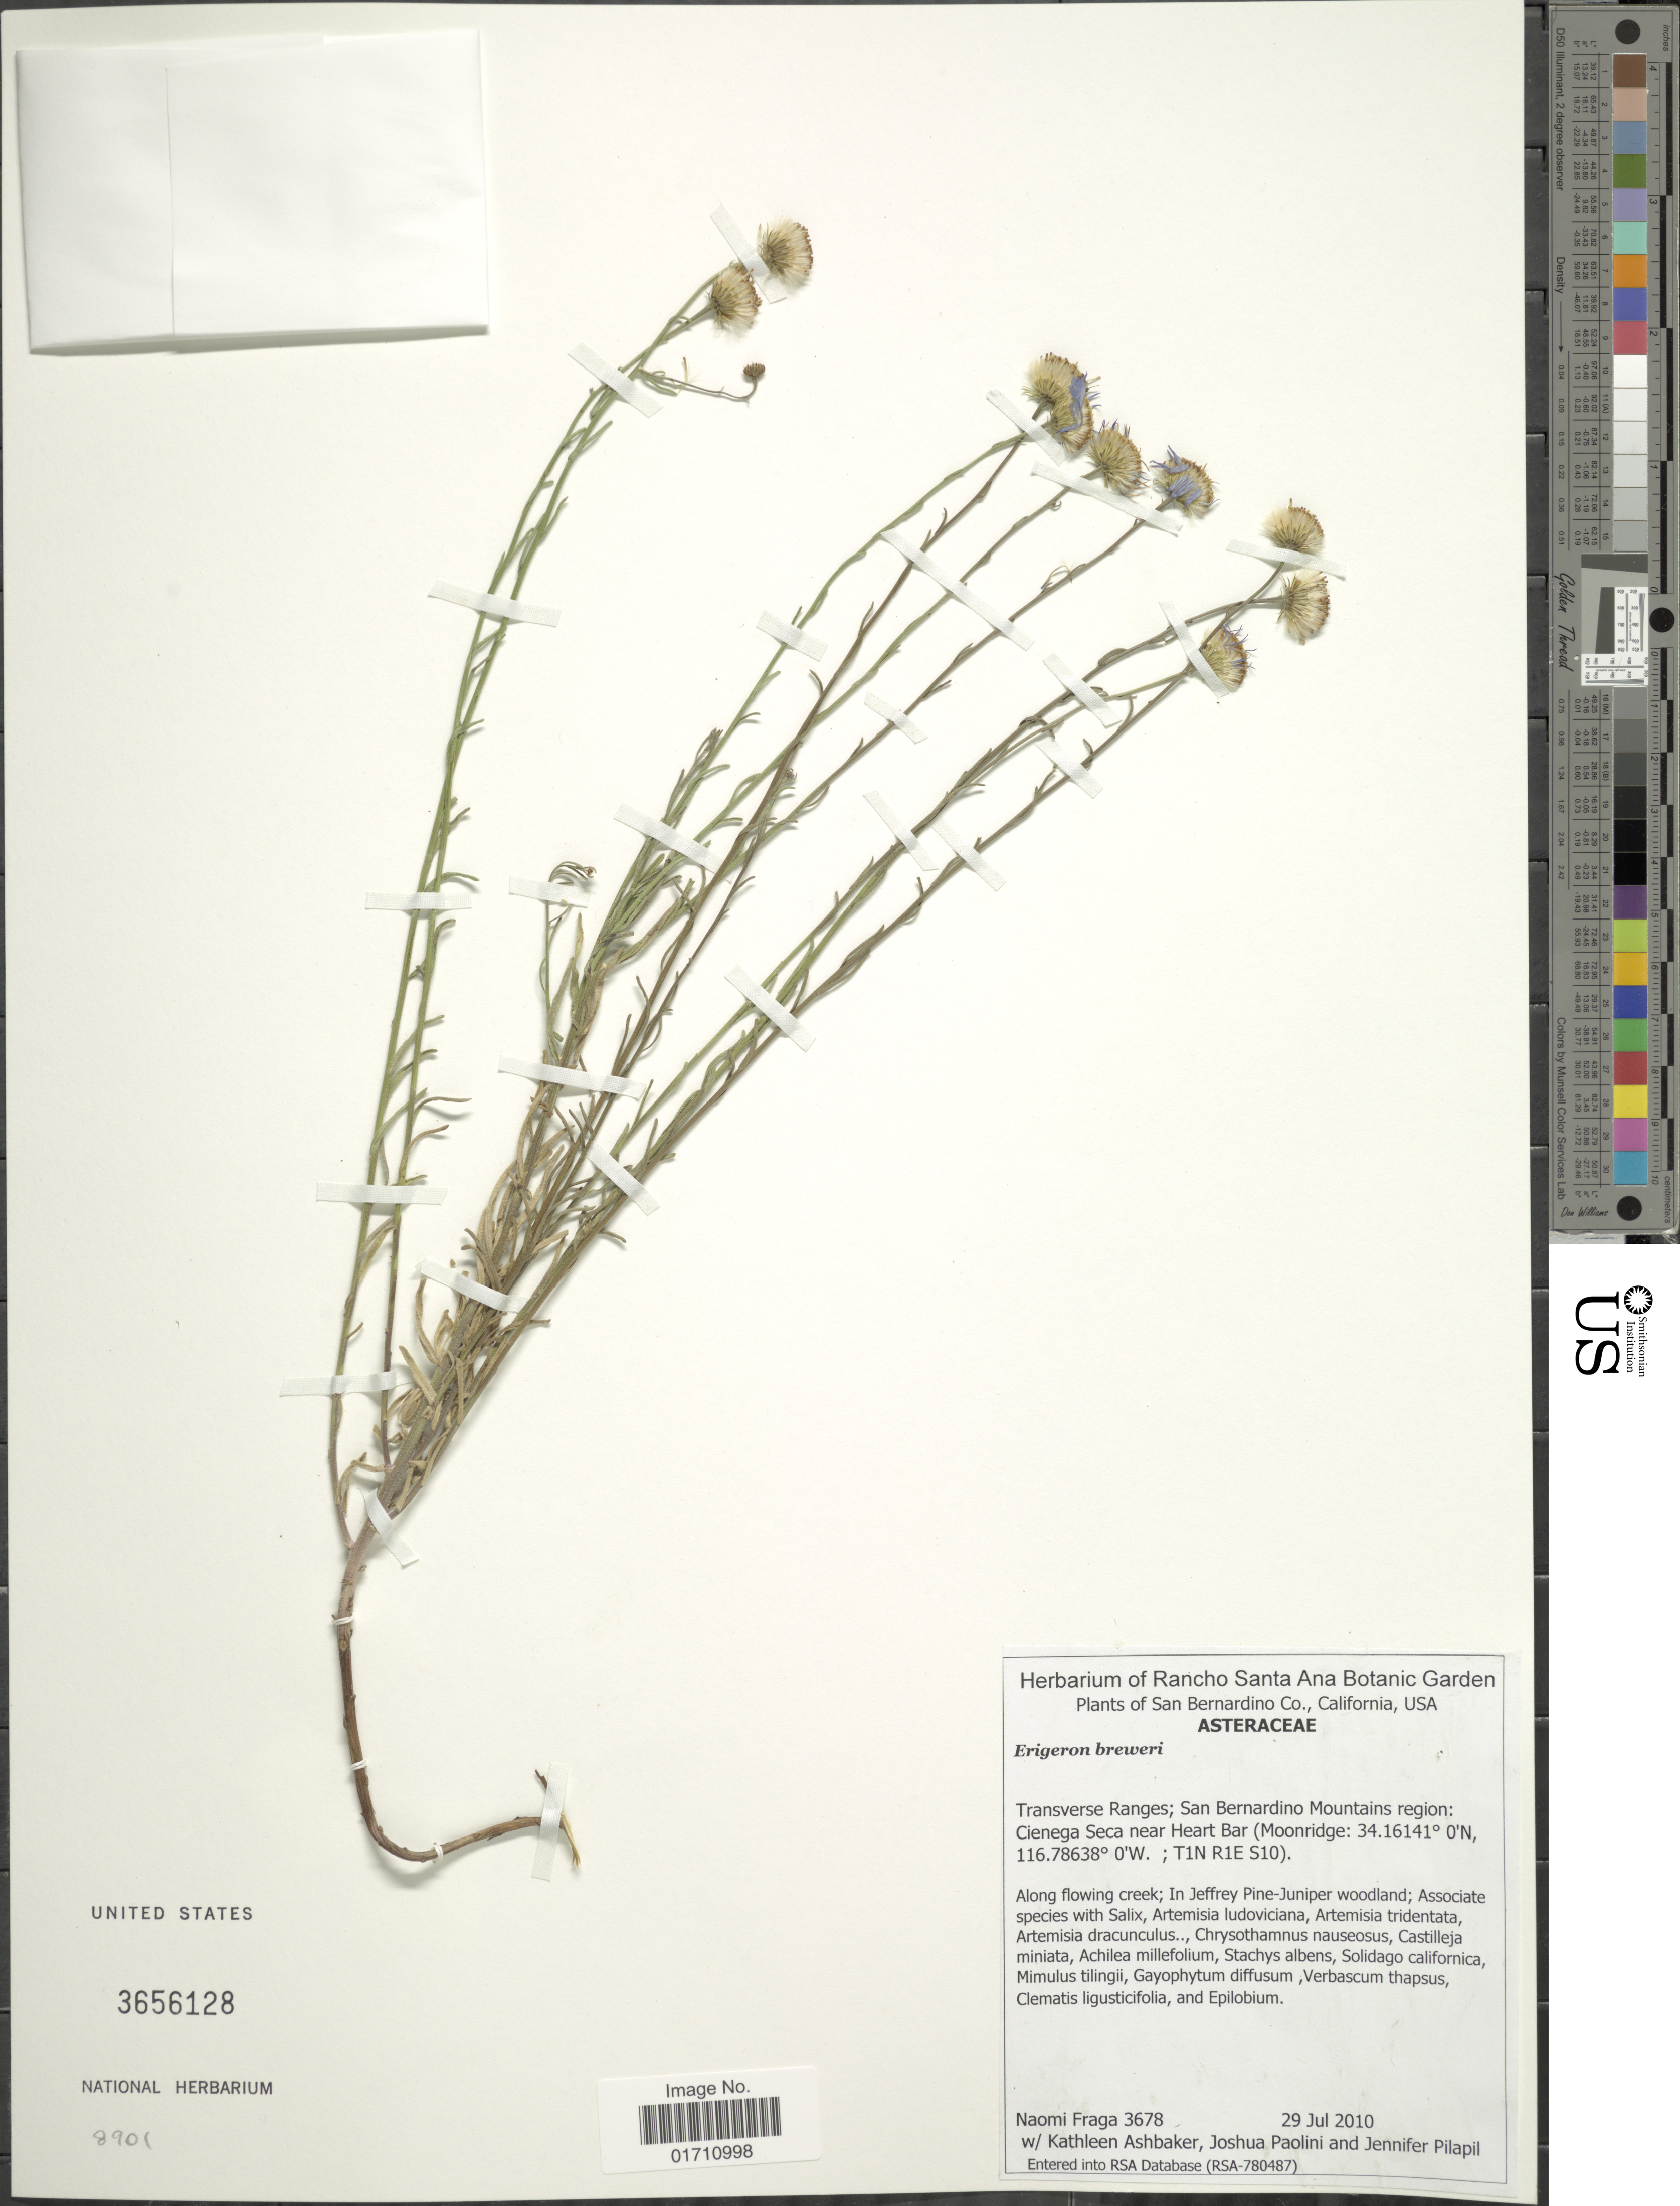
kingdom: Plantae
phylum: Tracheophyta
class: Magnoliopsida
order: Asterales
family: Asteraceae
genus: Erigeron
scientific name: Erigeron breweri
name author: A. Gray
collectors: N. Fraga, K. Ashbaker, J. Paolini & J. Pilapil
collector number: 3678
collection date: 2010-07-29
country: United States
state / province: California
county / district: San Bernardino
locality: San Bernardino Co., Transverse Range; San Bernardino Mountains region: Cienega Seca near Heart Bar (Moonridge; T1N R1E S10)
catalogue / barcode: US 3656128